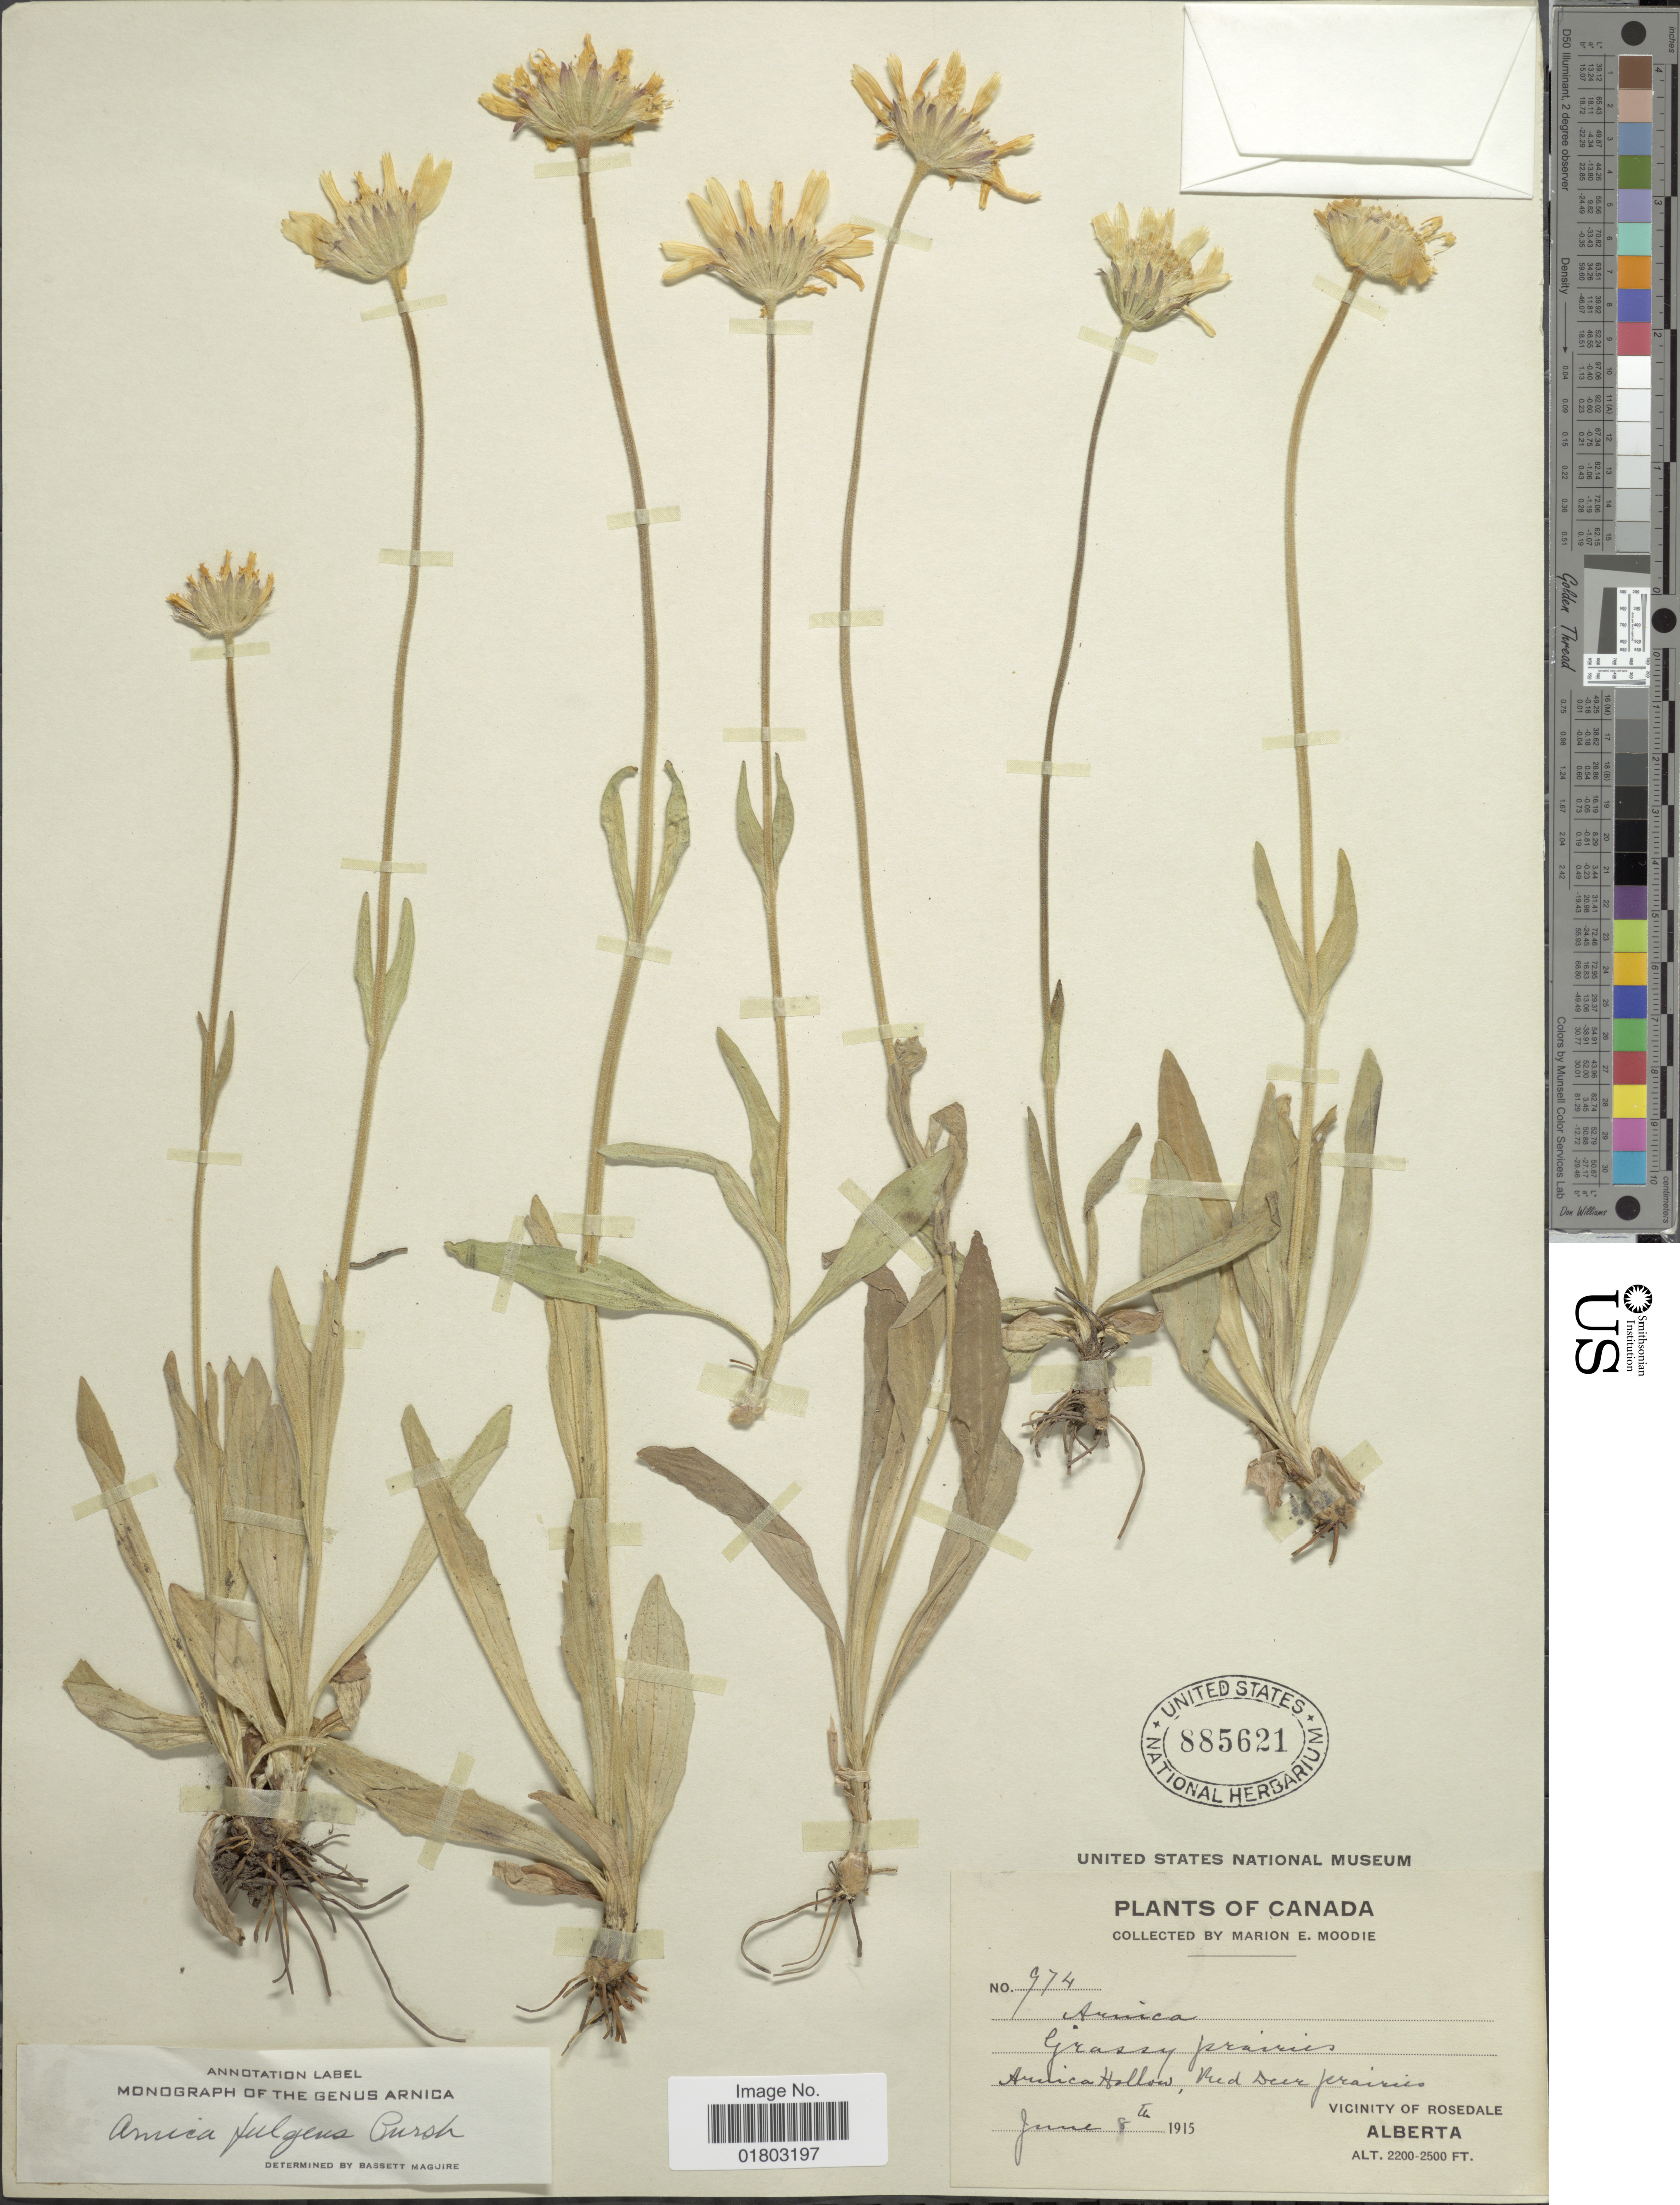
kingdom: Plantae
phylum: Tracheophyta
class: Magnoliopsida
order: Asterales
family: Asteraceae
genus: Arnica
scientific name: Arnica fulgens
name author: Pursh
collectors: M. E. Moodie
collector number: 974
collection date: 1915-06-08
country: Canada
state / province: Alberta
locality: Grassy prairies, Arnica Hollow, Red Deer prairies, Vicinity of Rosedale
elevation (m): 671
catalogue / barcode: US 885621